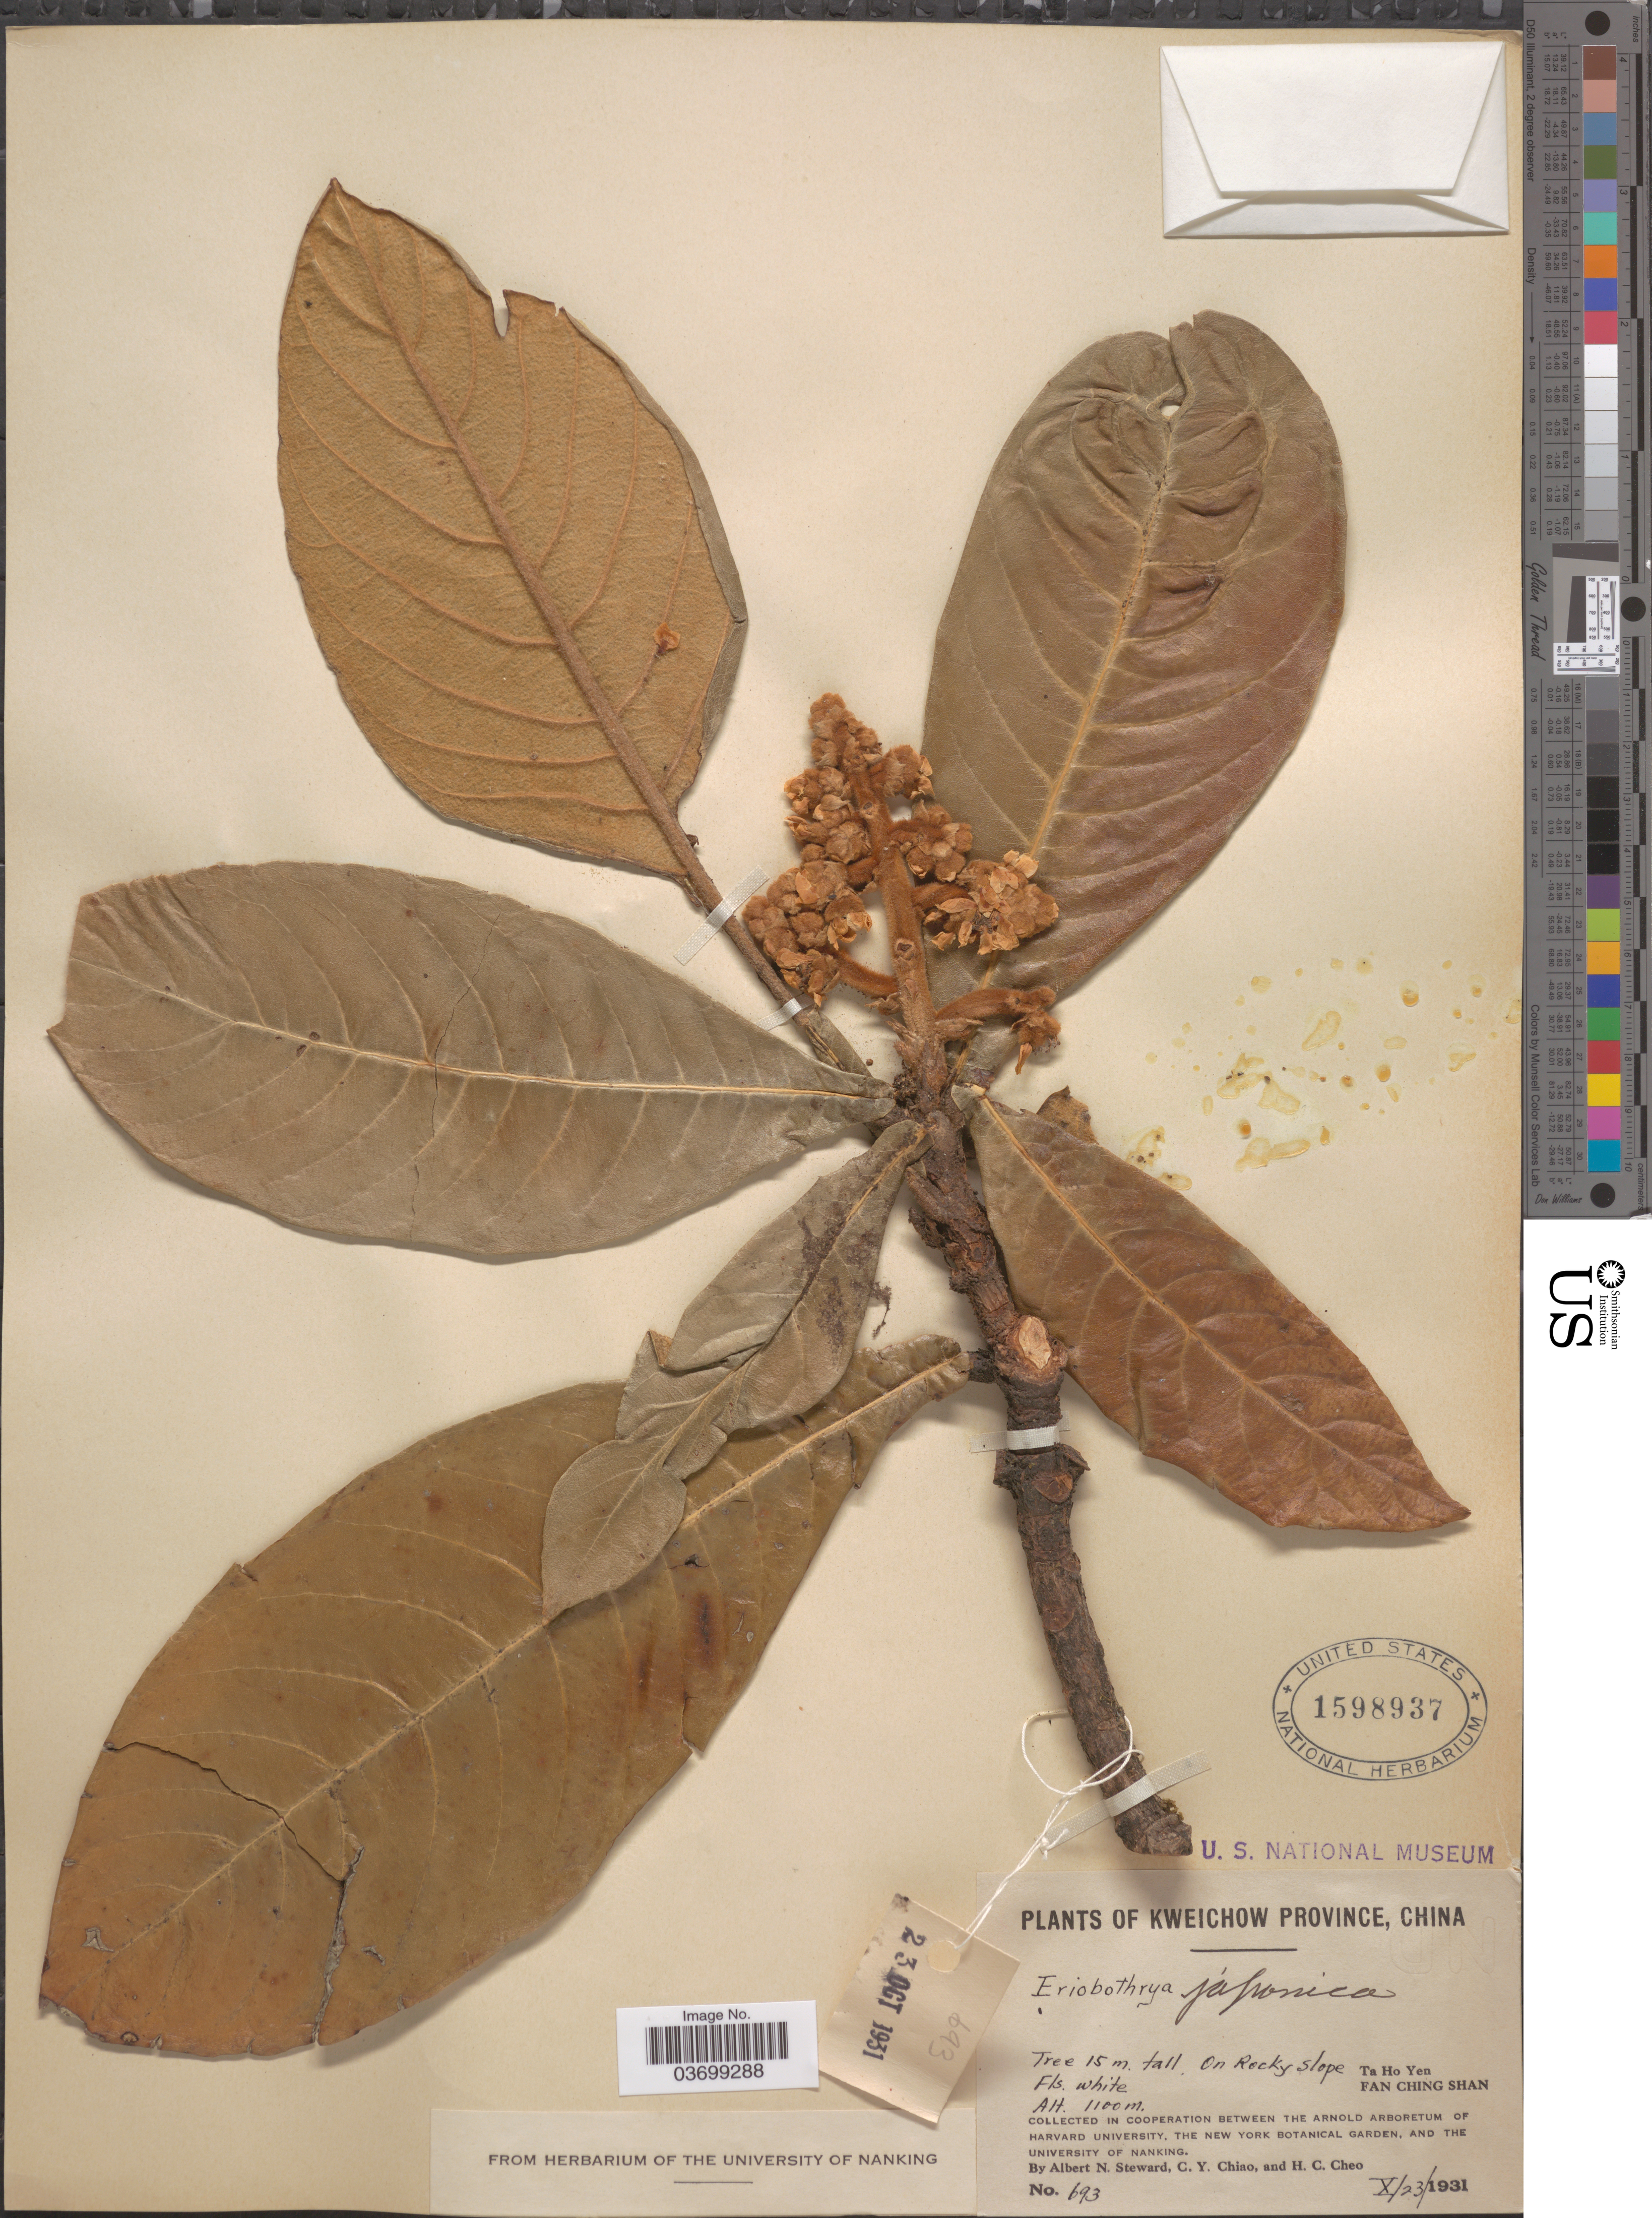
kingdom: Plantae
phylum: Tracheophyta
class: Magnoliopsida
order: Rosales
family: Rosaceae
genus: Rhaphiolepis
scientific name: Rhaphiolepis bibas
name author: (Lour.) Galasso & Banfi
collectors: A. N. Steward, C. Y. Chiao & H. Cheo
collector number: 693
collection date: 1931-10-23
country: China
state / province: Guizhou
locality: Kweichow Province. Ta Ho Yen, Fan Ching Shan.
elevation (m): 1100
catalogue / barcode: US 1598937